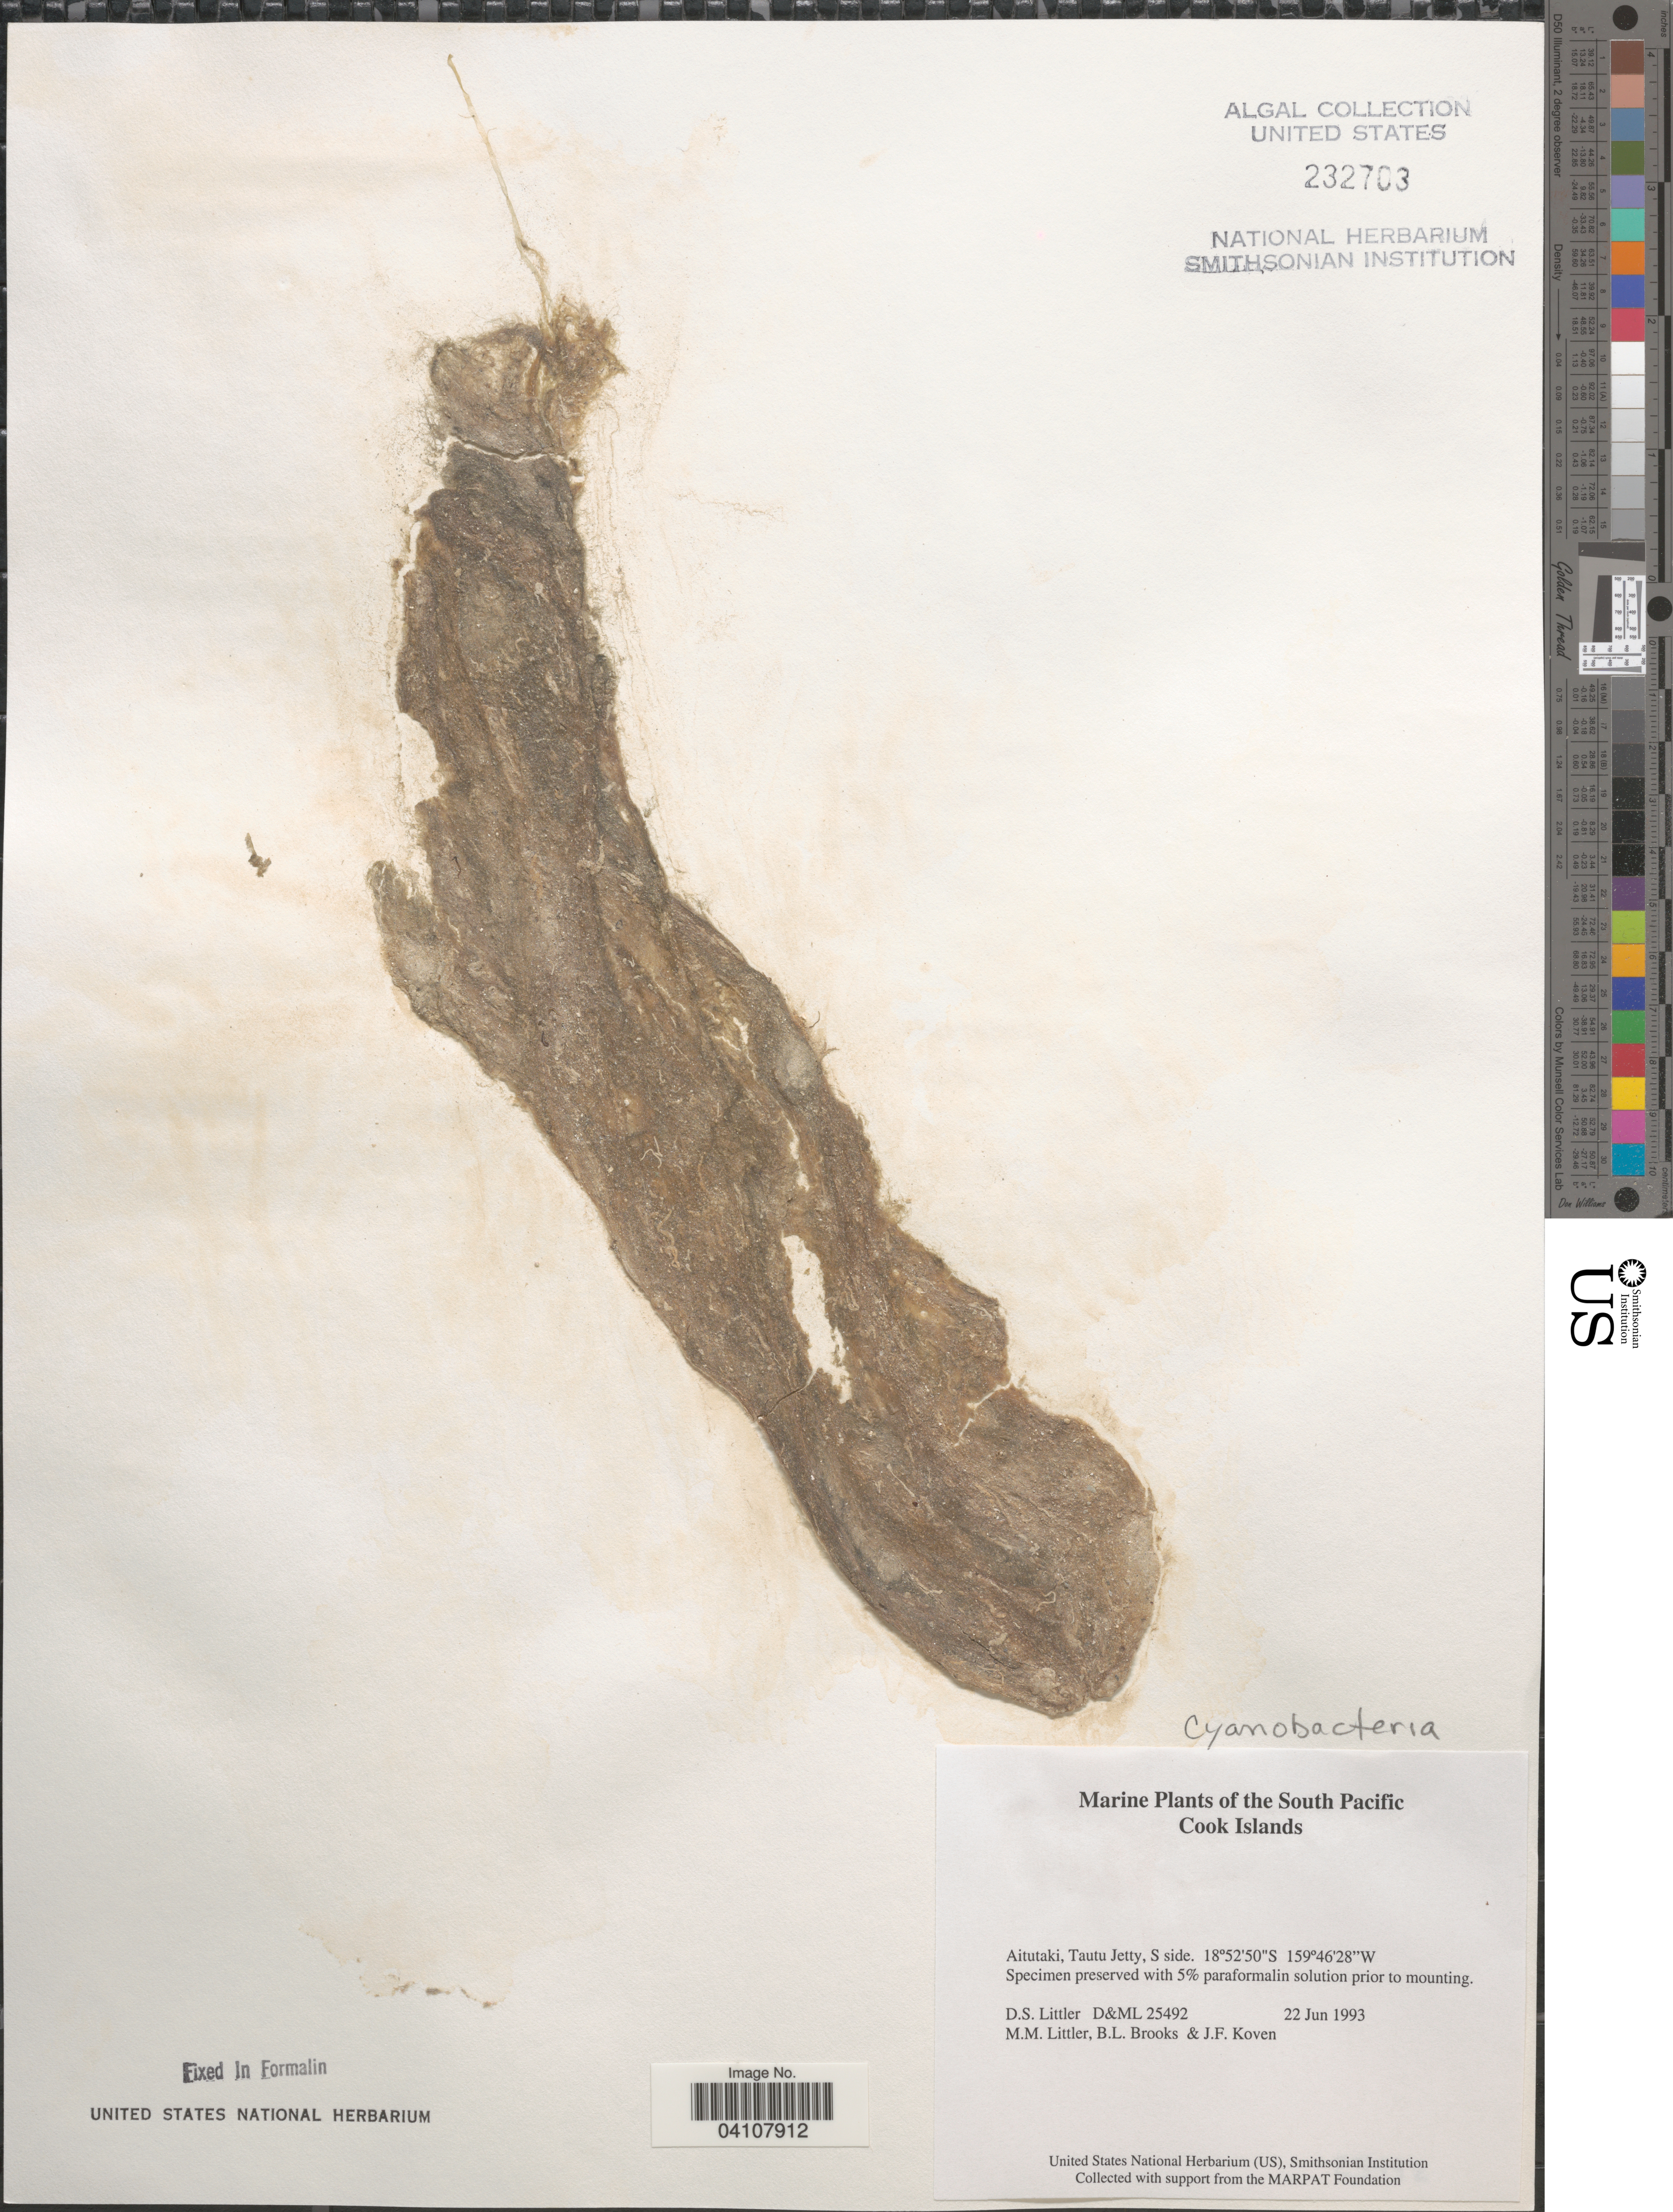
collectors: D. S. Littler, B. Brooks & J. Koven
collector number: D&ML25492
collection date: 1993-06-22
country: Cook Islands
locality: The South Pacific. Aitutaki, Tautu Jetty, S side.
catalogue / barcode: US 232703